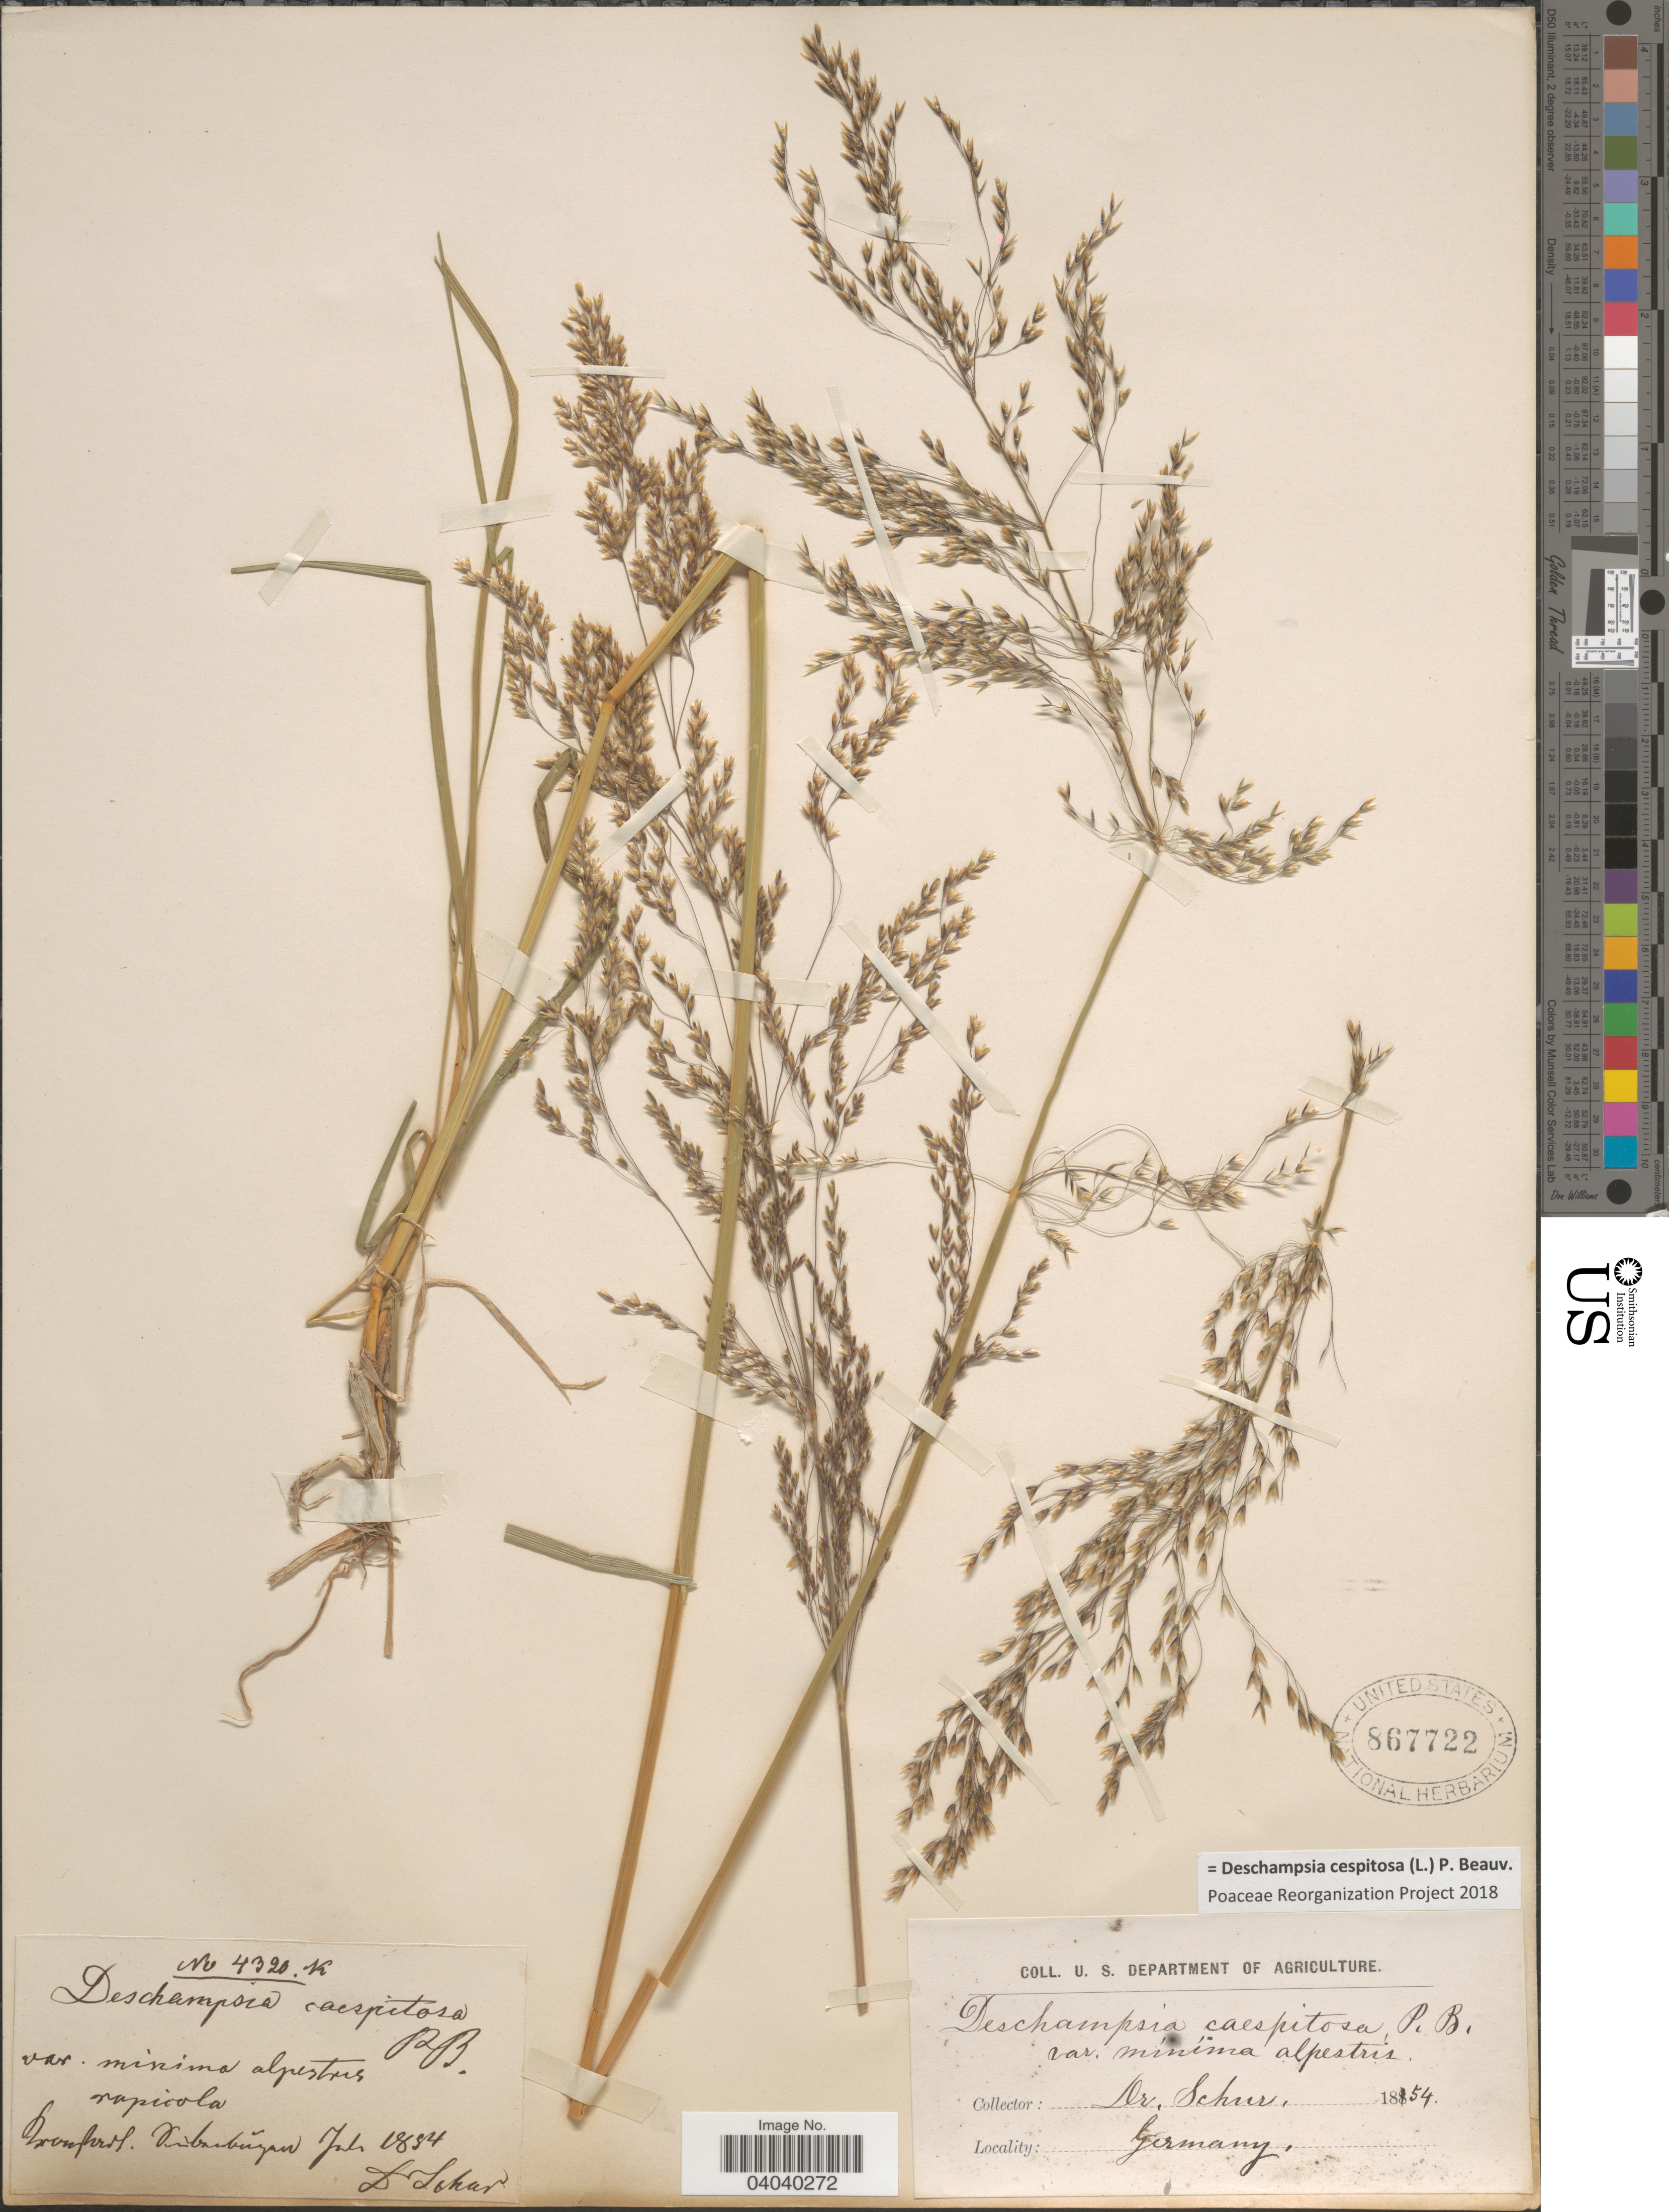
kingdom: Plantae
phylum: Tracheophyta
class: Liliopsida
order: Poales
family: Poaceae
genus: Deschampsia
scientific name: Deschampsia cespitosa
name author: (L.) P. Beauv.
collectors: Schur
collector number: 4320K*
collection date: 1854-07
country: Germany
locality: Dorndorf. Dinbarburgen [interpreted].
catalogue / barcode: US 867722